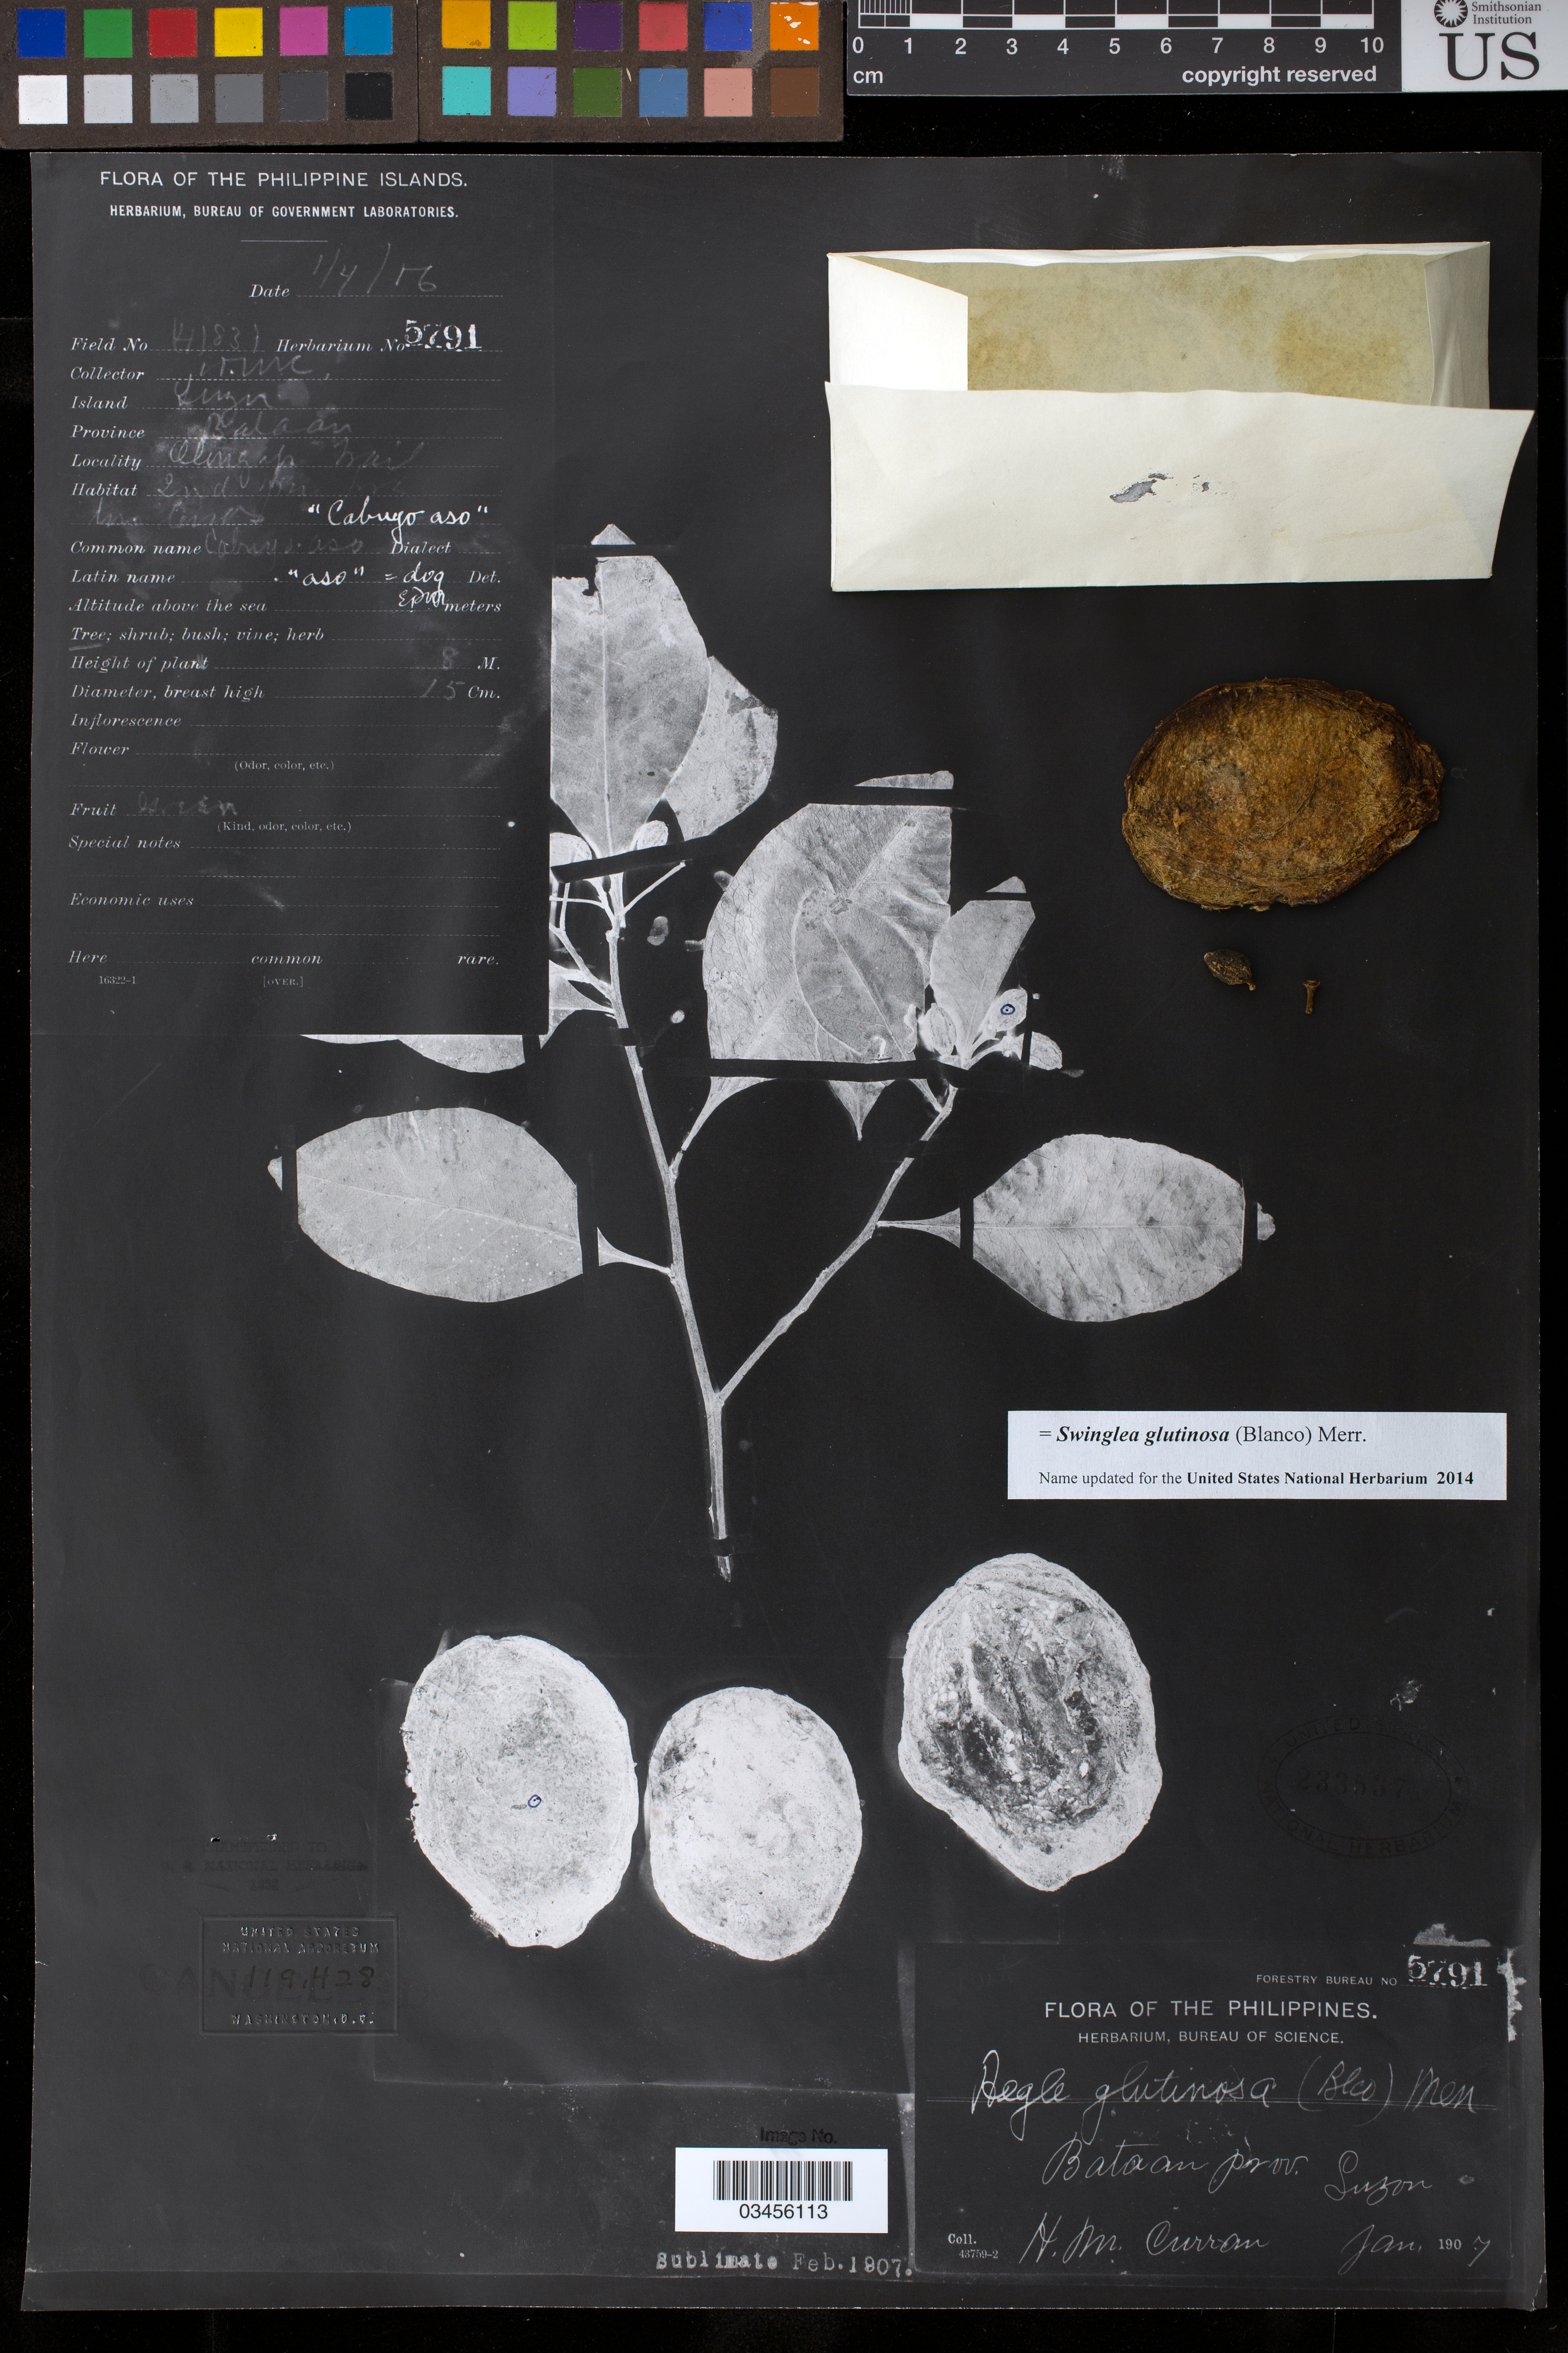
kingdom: Plantae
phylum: Tracheophyta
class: Magnoliopsida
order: Sapindales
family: Rutaceae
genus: Swinglea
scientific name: Swinglea glutinosa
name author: (Blanco) Merr.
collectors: H. M. Curran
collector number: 5791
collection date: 1907-01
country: Philippines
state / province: Central Luzon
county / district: Bataan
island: Luzon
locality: Bataan Prov., Luzon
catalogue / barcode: US 2335371